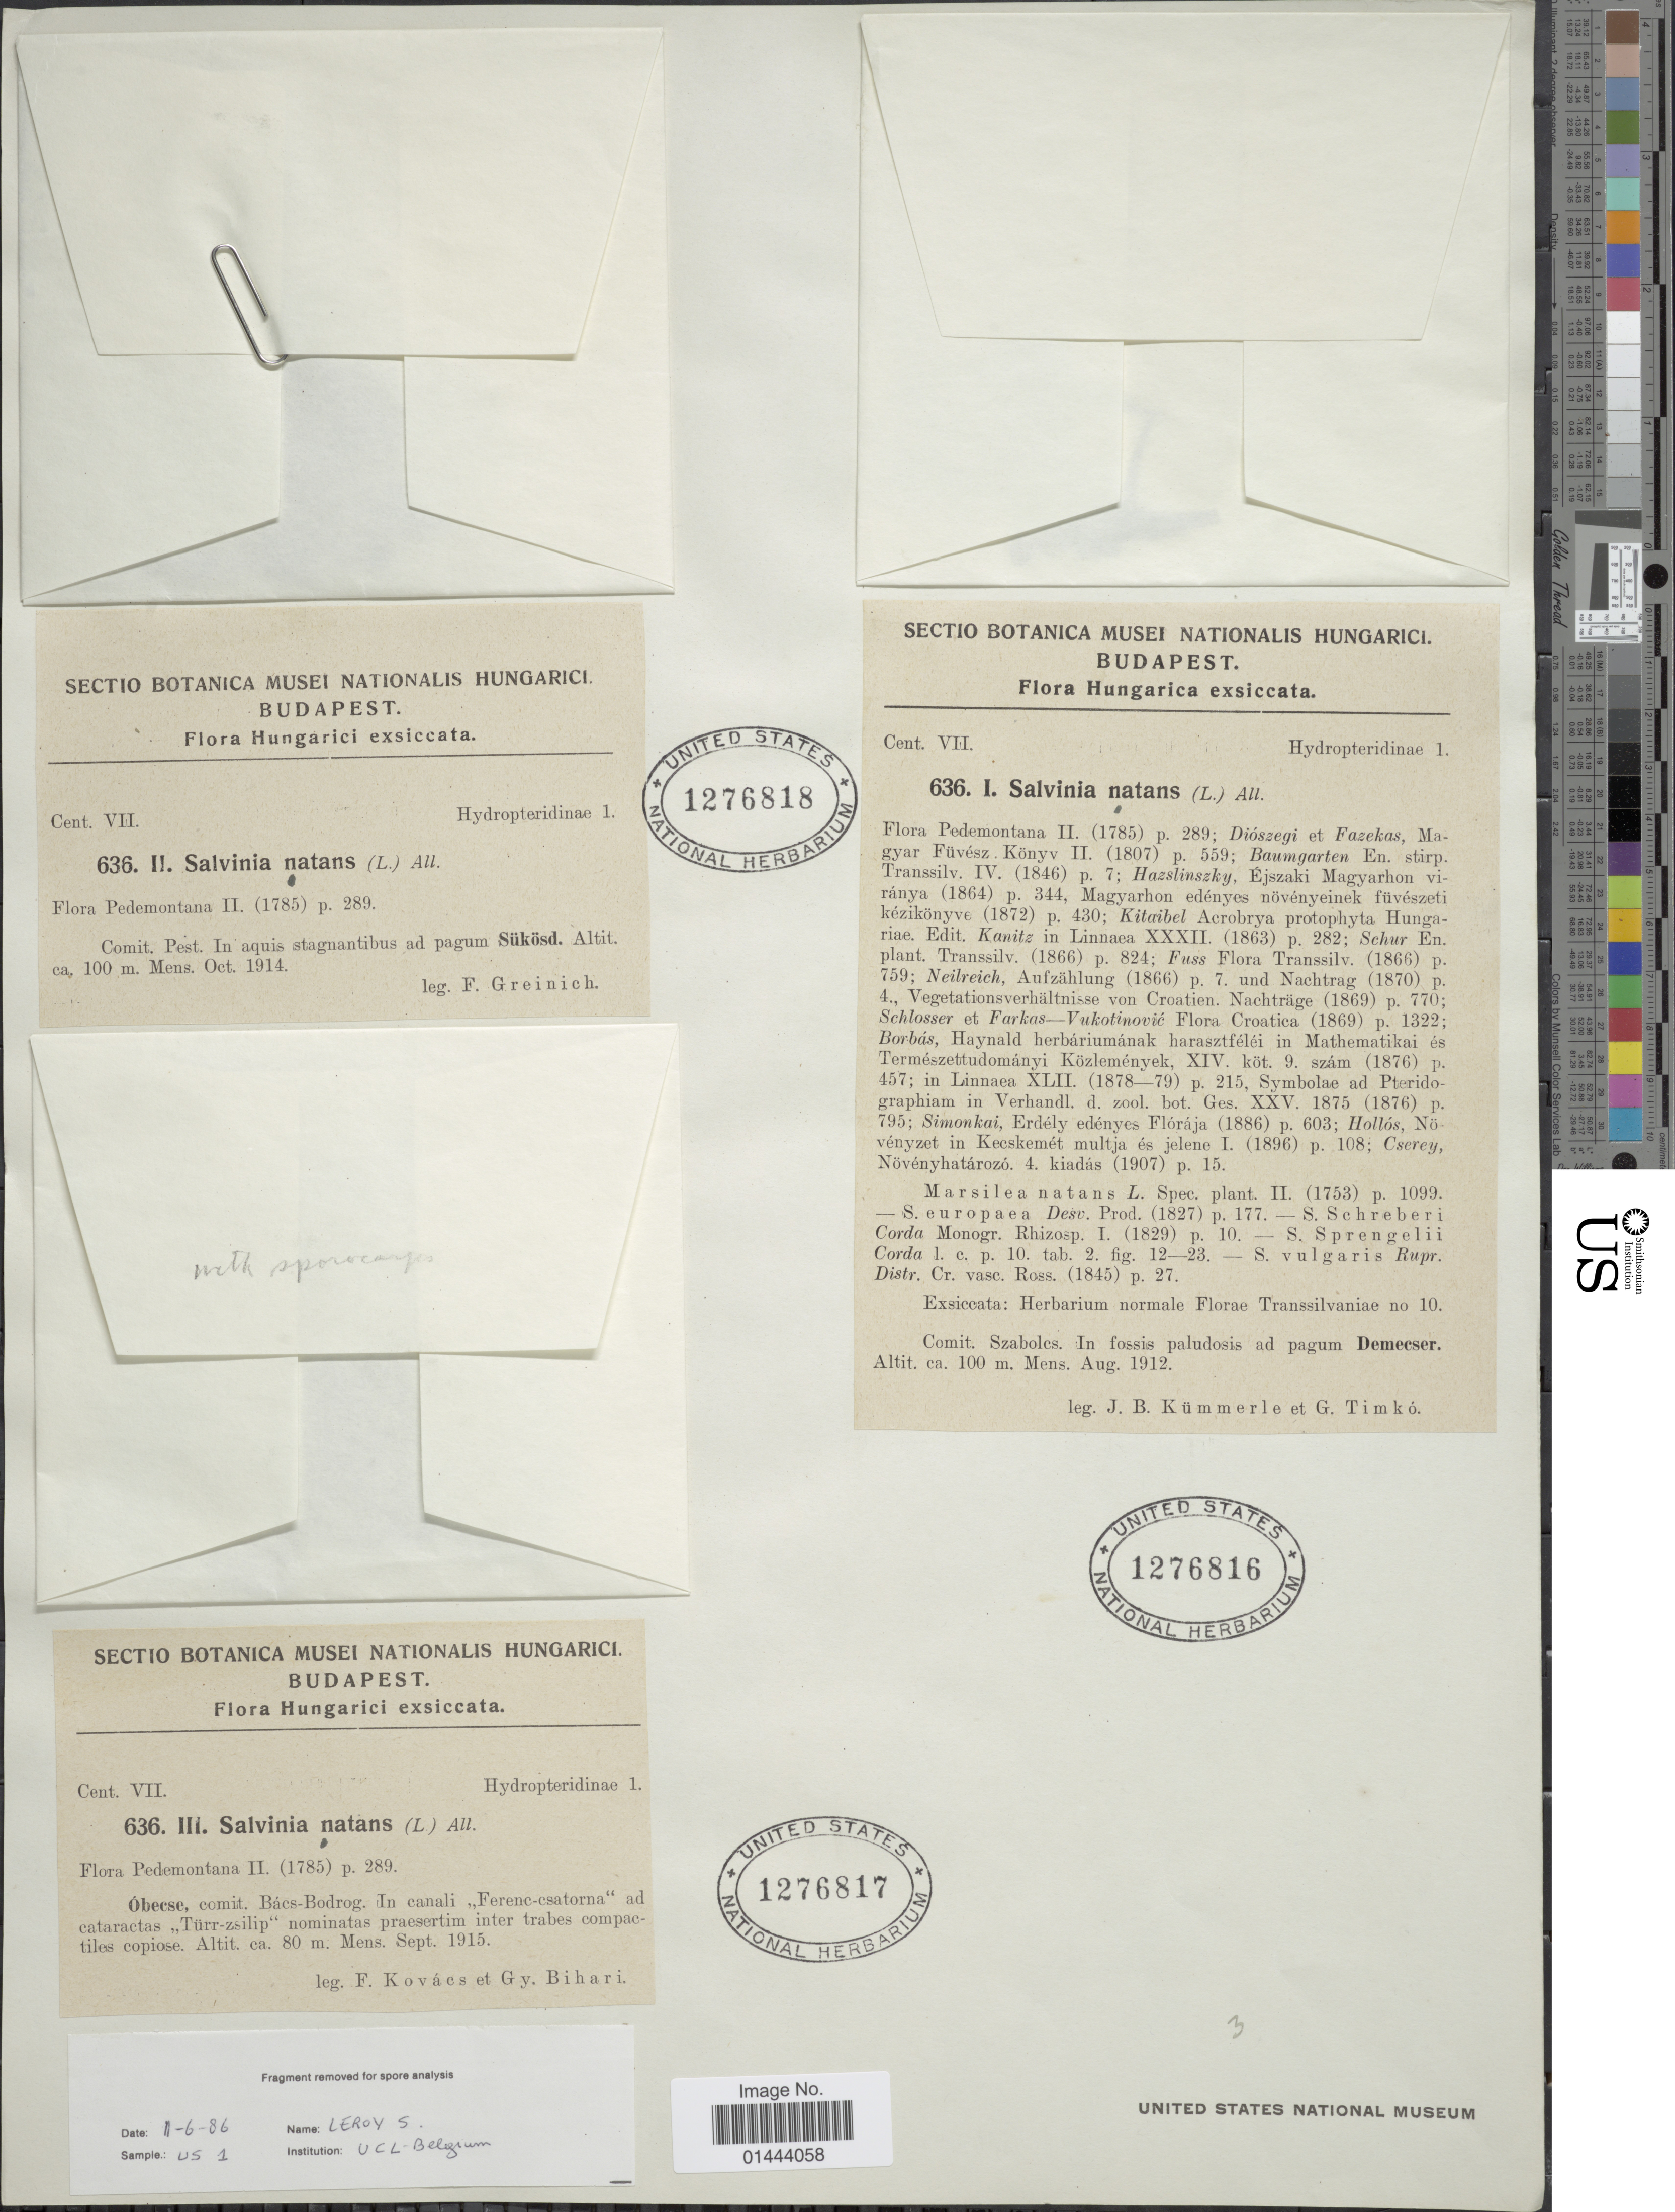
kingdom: Plantae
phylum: Tracheophyta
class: Polypodiopsida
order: Salviniales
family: Salviniaceae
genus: Salvinia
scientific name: Salvinia natans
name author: (L.) All.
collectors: J. Kummerle & G. Timko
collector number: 636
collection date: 1912-08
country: Hungary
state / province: Budapest, Capital District of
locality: In fossis paludosis ad pagum Demecser [unsure placement]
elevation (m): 100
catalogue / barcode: US 1276816